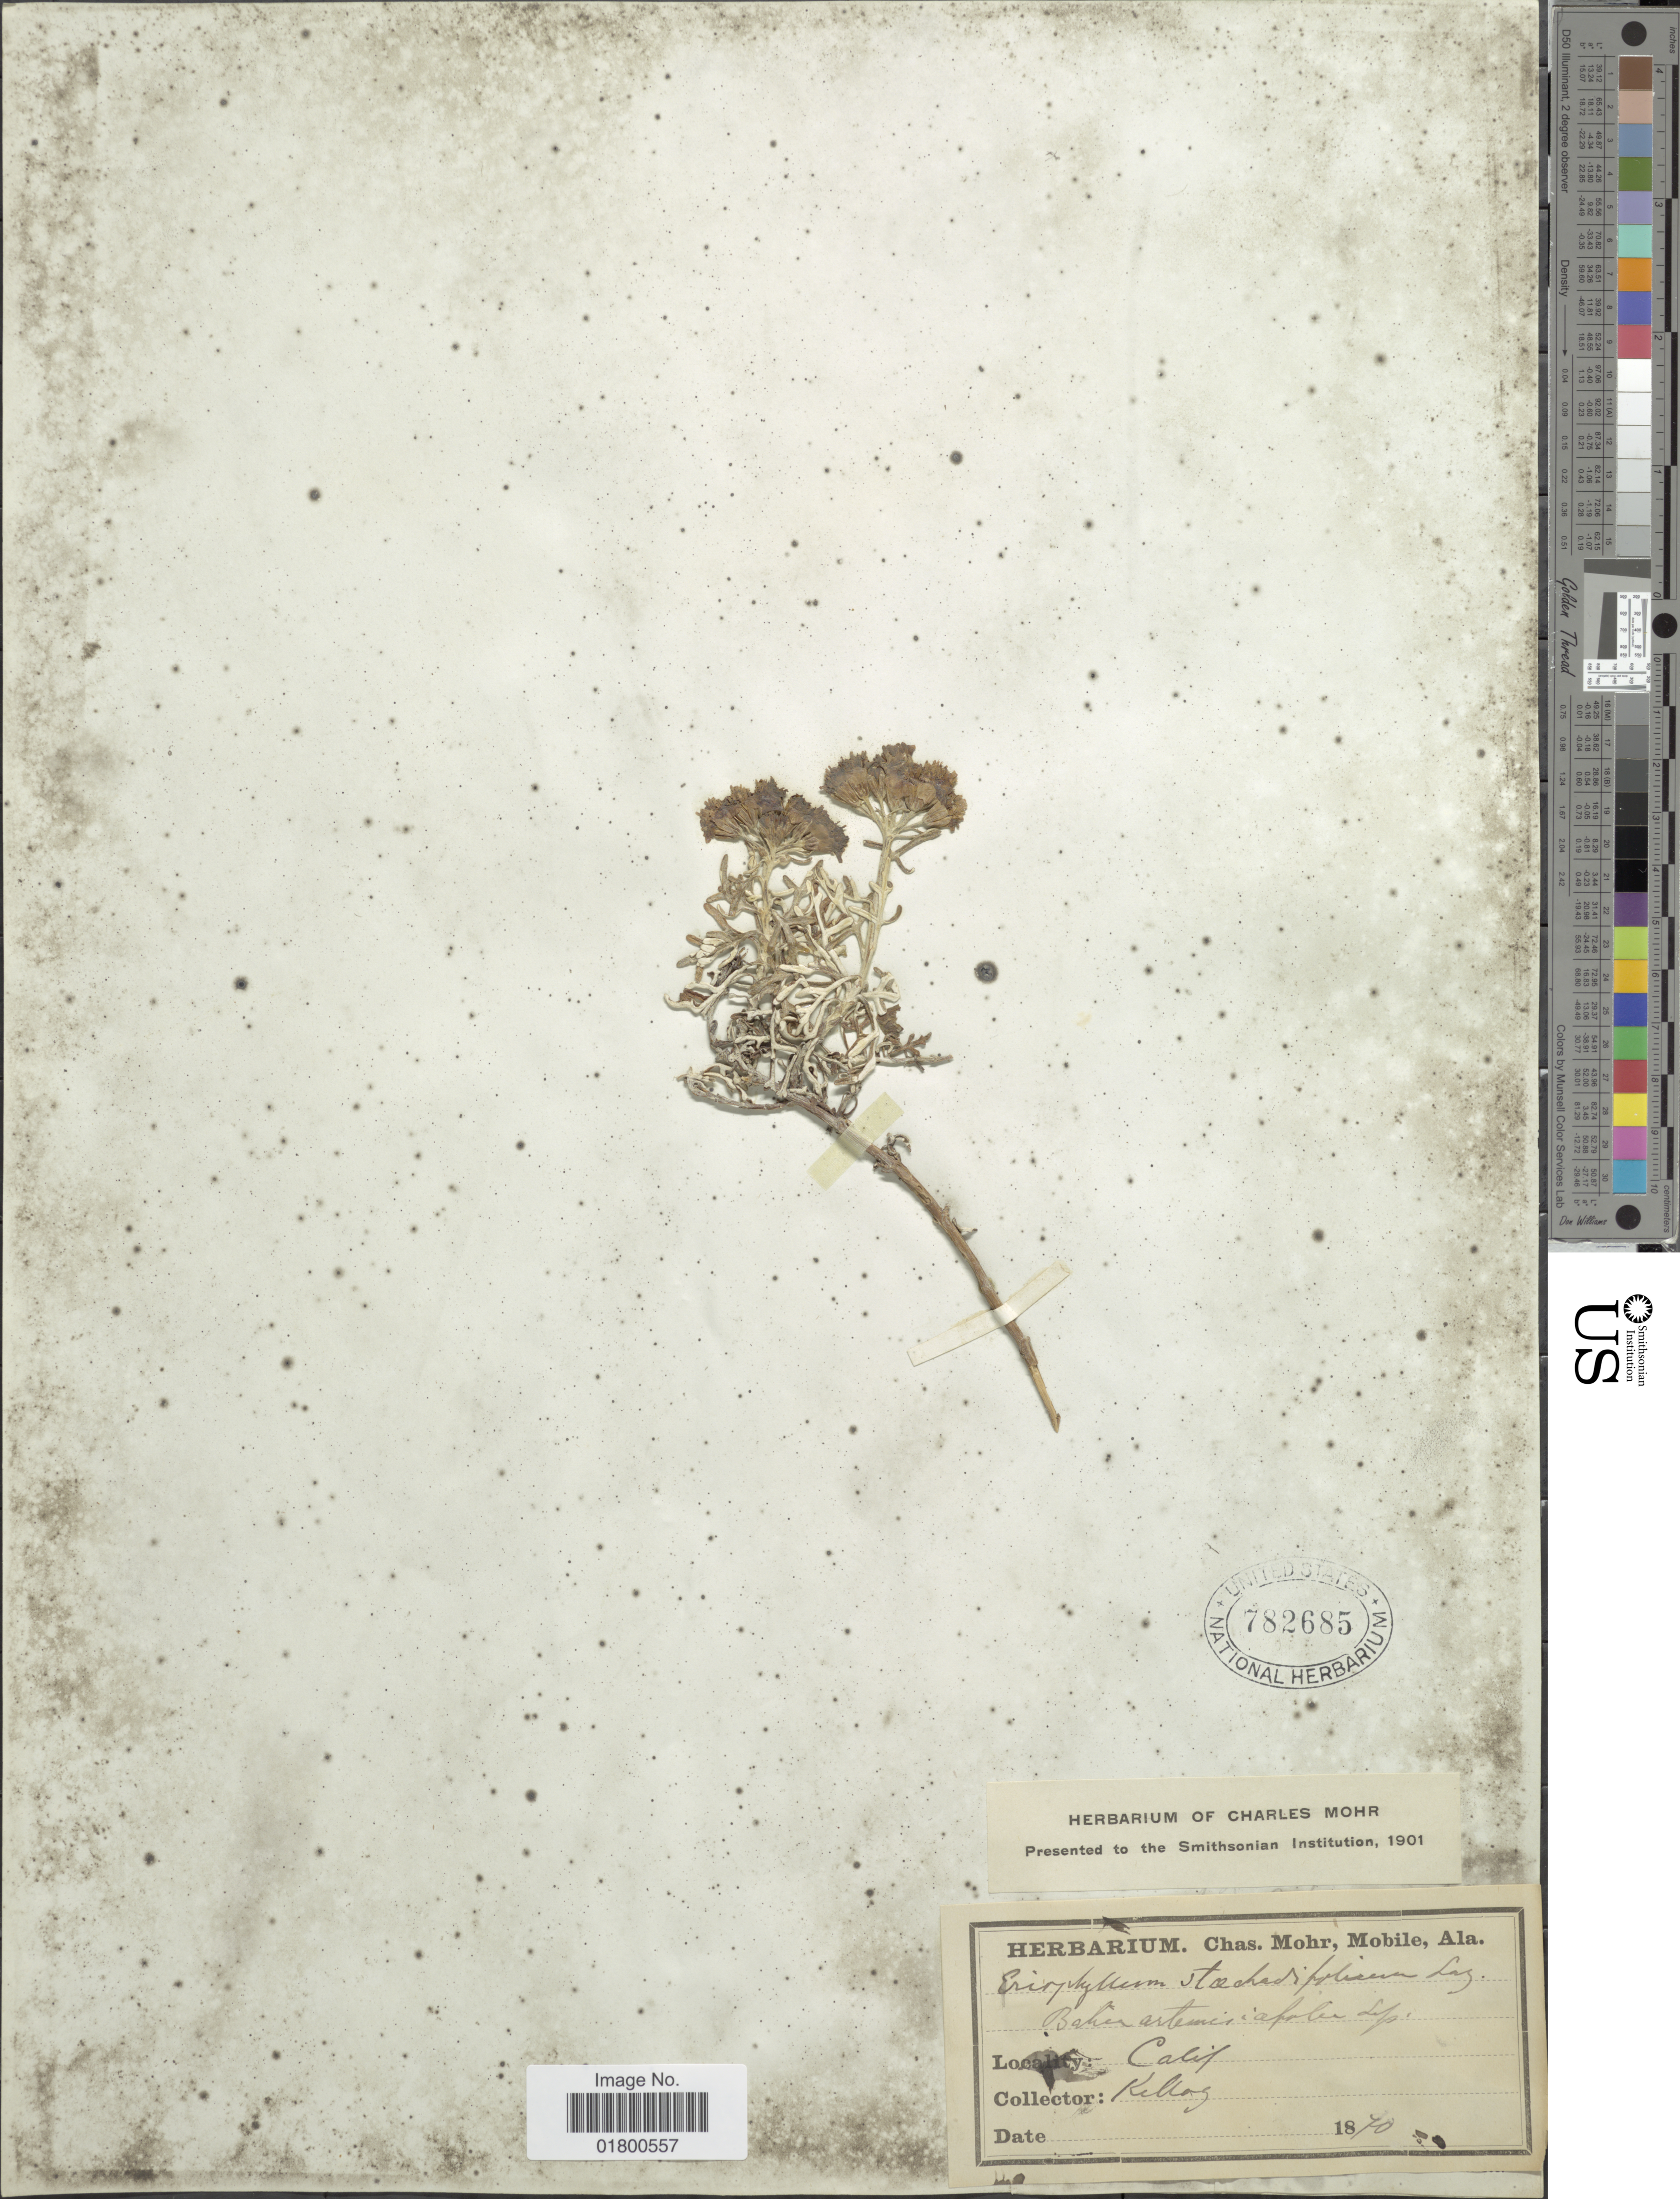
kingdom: Plantae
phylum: Tracheophyta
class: Magnoliopsida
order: Asterales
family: Asteraceae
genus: Eriophyllum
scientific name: Eriophyllum staechadifolium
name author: Lag.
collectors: -- Kellogg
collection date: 1870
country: United States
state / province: California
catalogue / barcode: US 782685